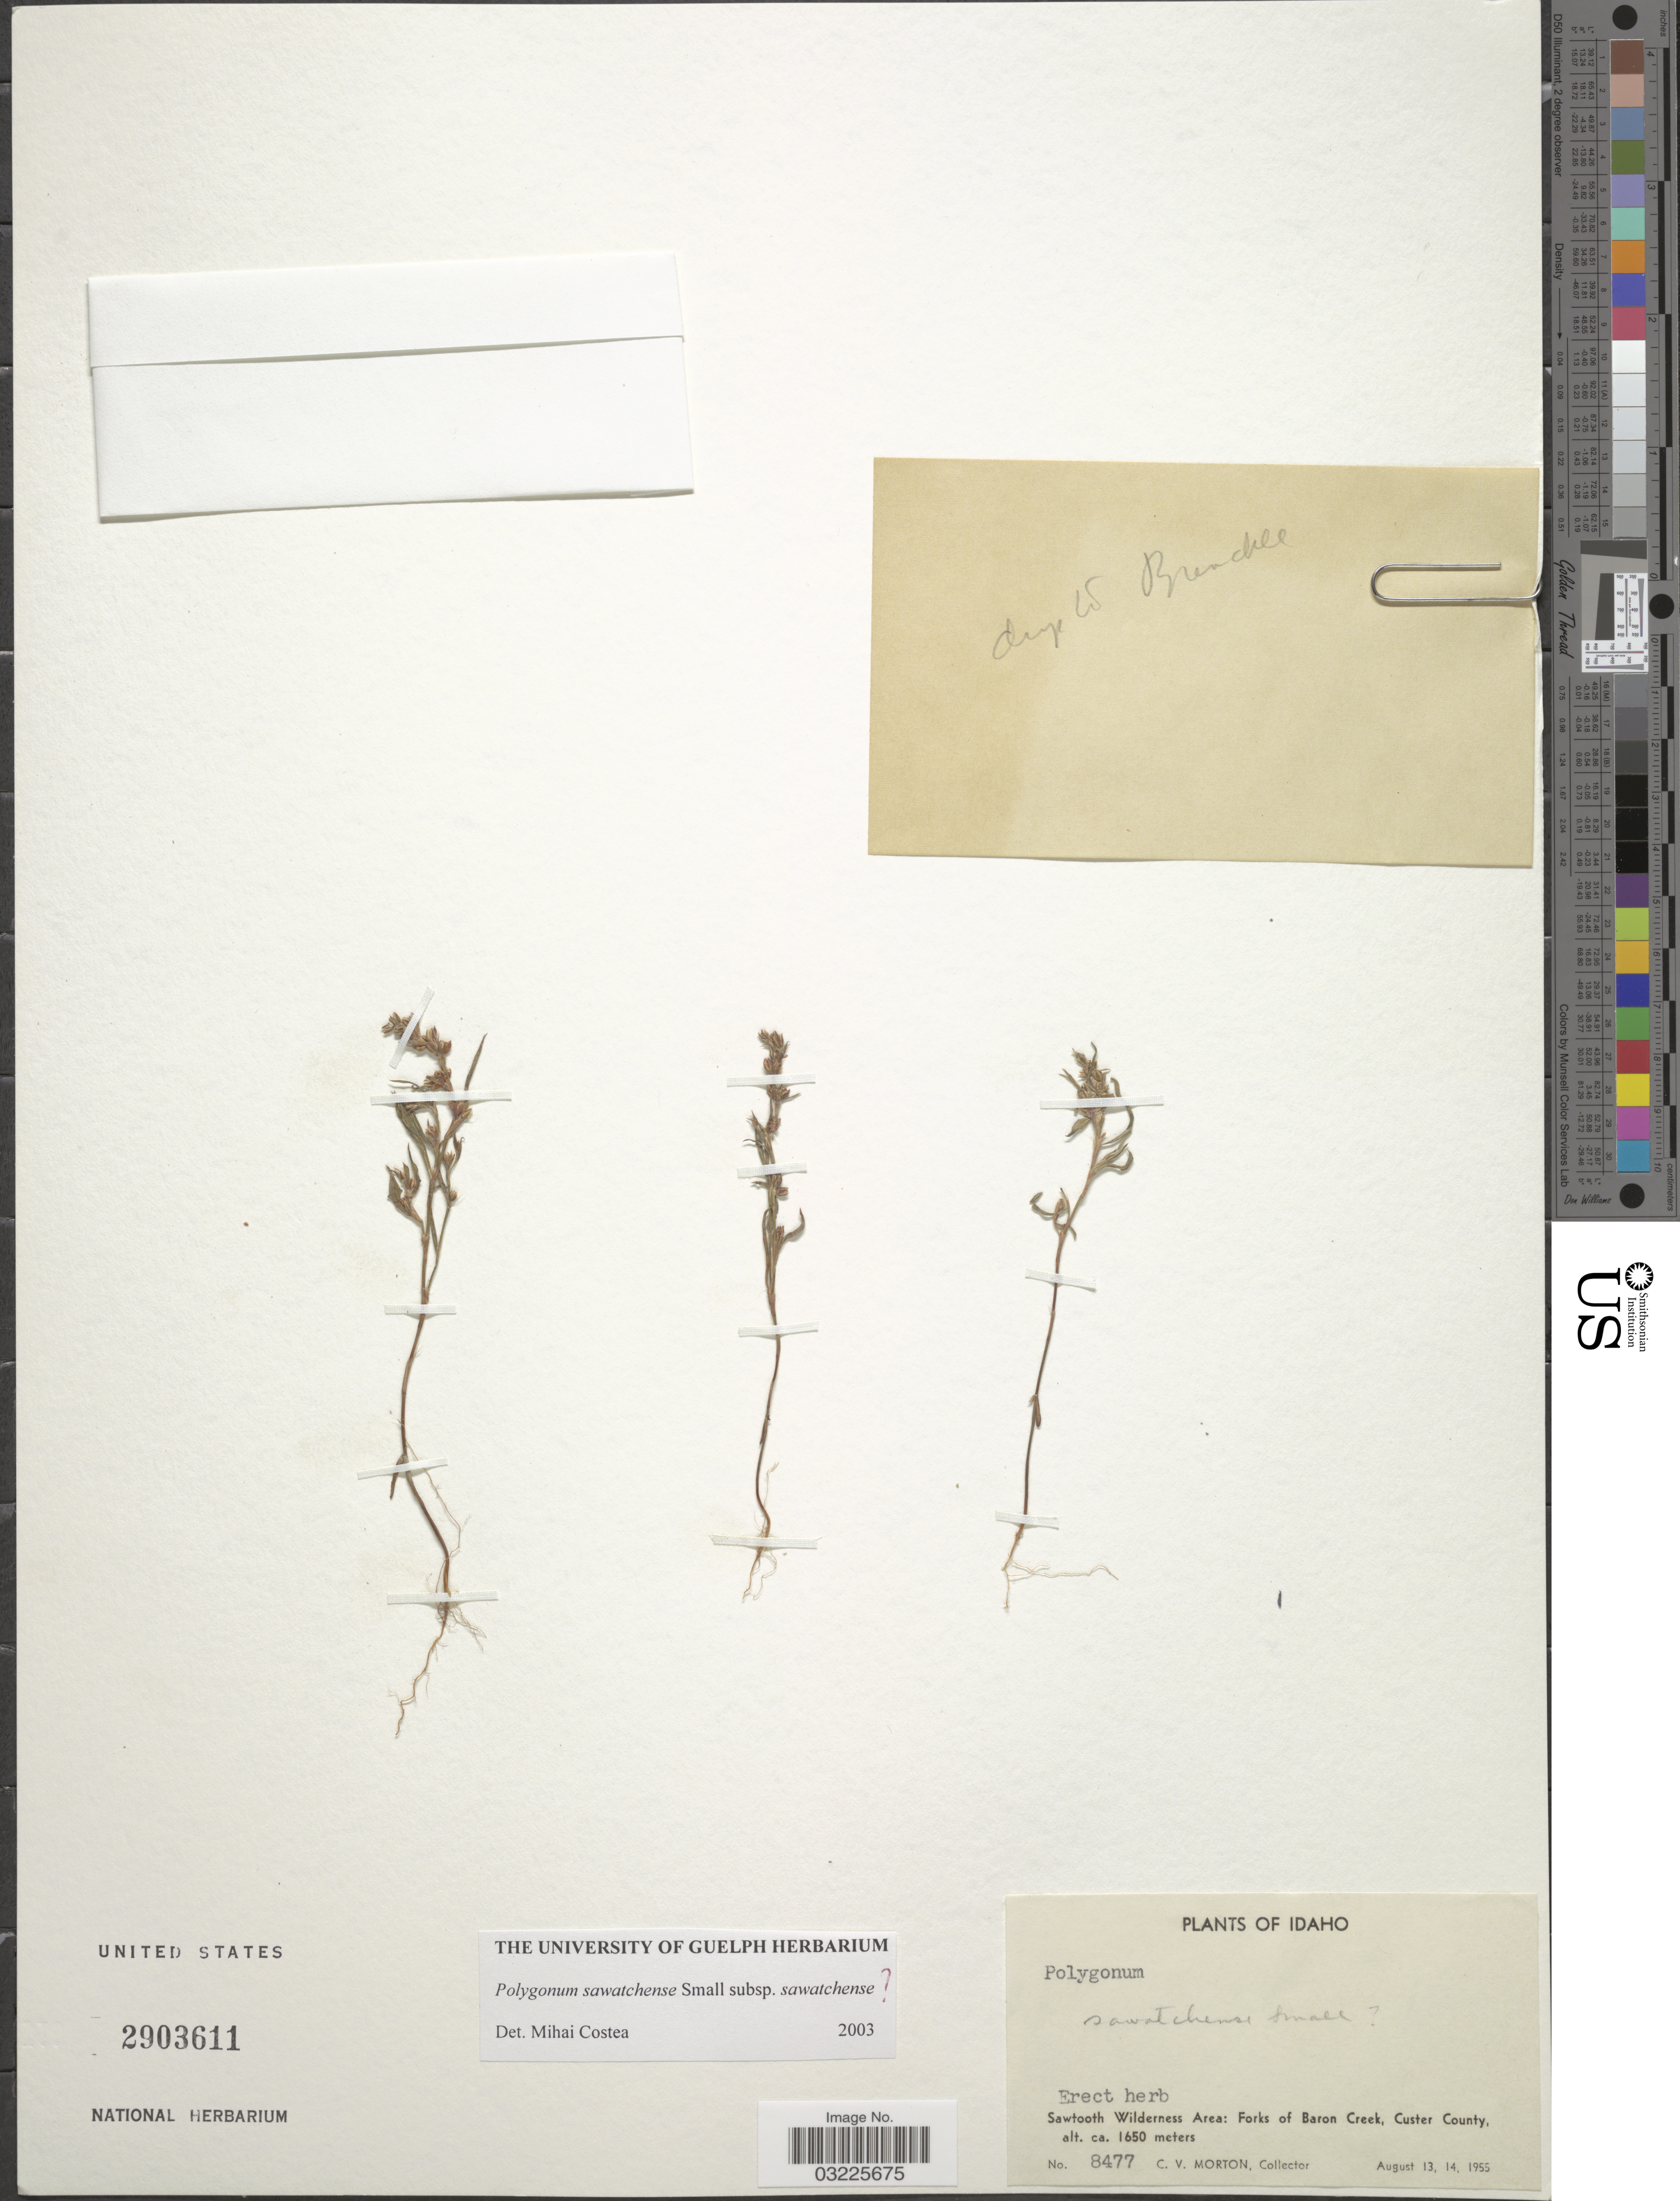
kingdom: Plantae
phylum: Tracheophyta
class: Magnoliopsida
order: Caryophyllales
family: Polygonaceae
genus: Polygonum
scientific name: Polygonum sawatchense subsp. sawatchense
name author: Small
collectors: C. V. Morton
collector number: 8477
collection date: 1955-08-13/1955-08-14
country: United States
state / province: Idaho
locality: Sawtooth Wilderness Area: Forks of Baron Creek, Custer County.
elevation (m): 1650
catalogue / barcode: US 2903611